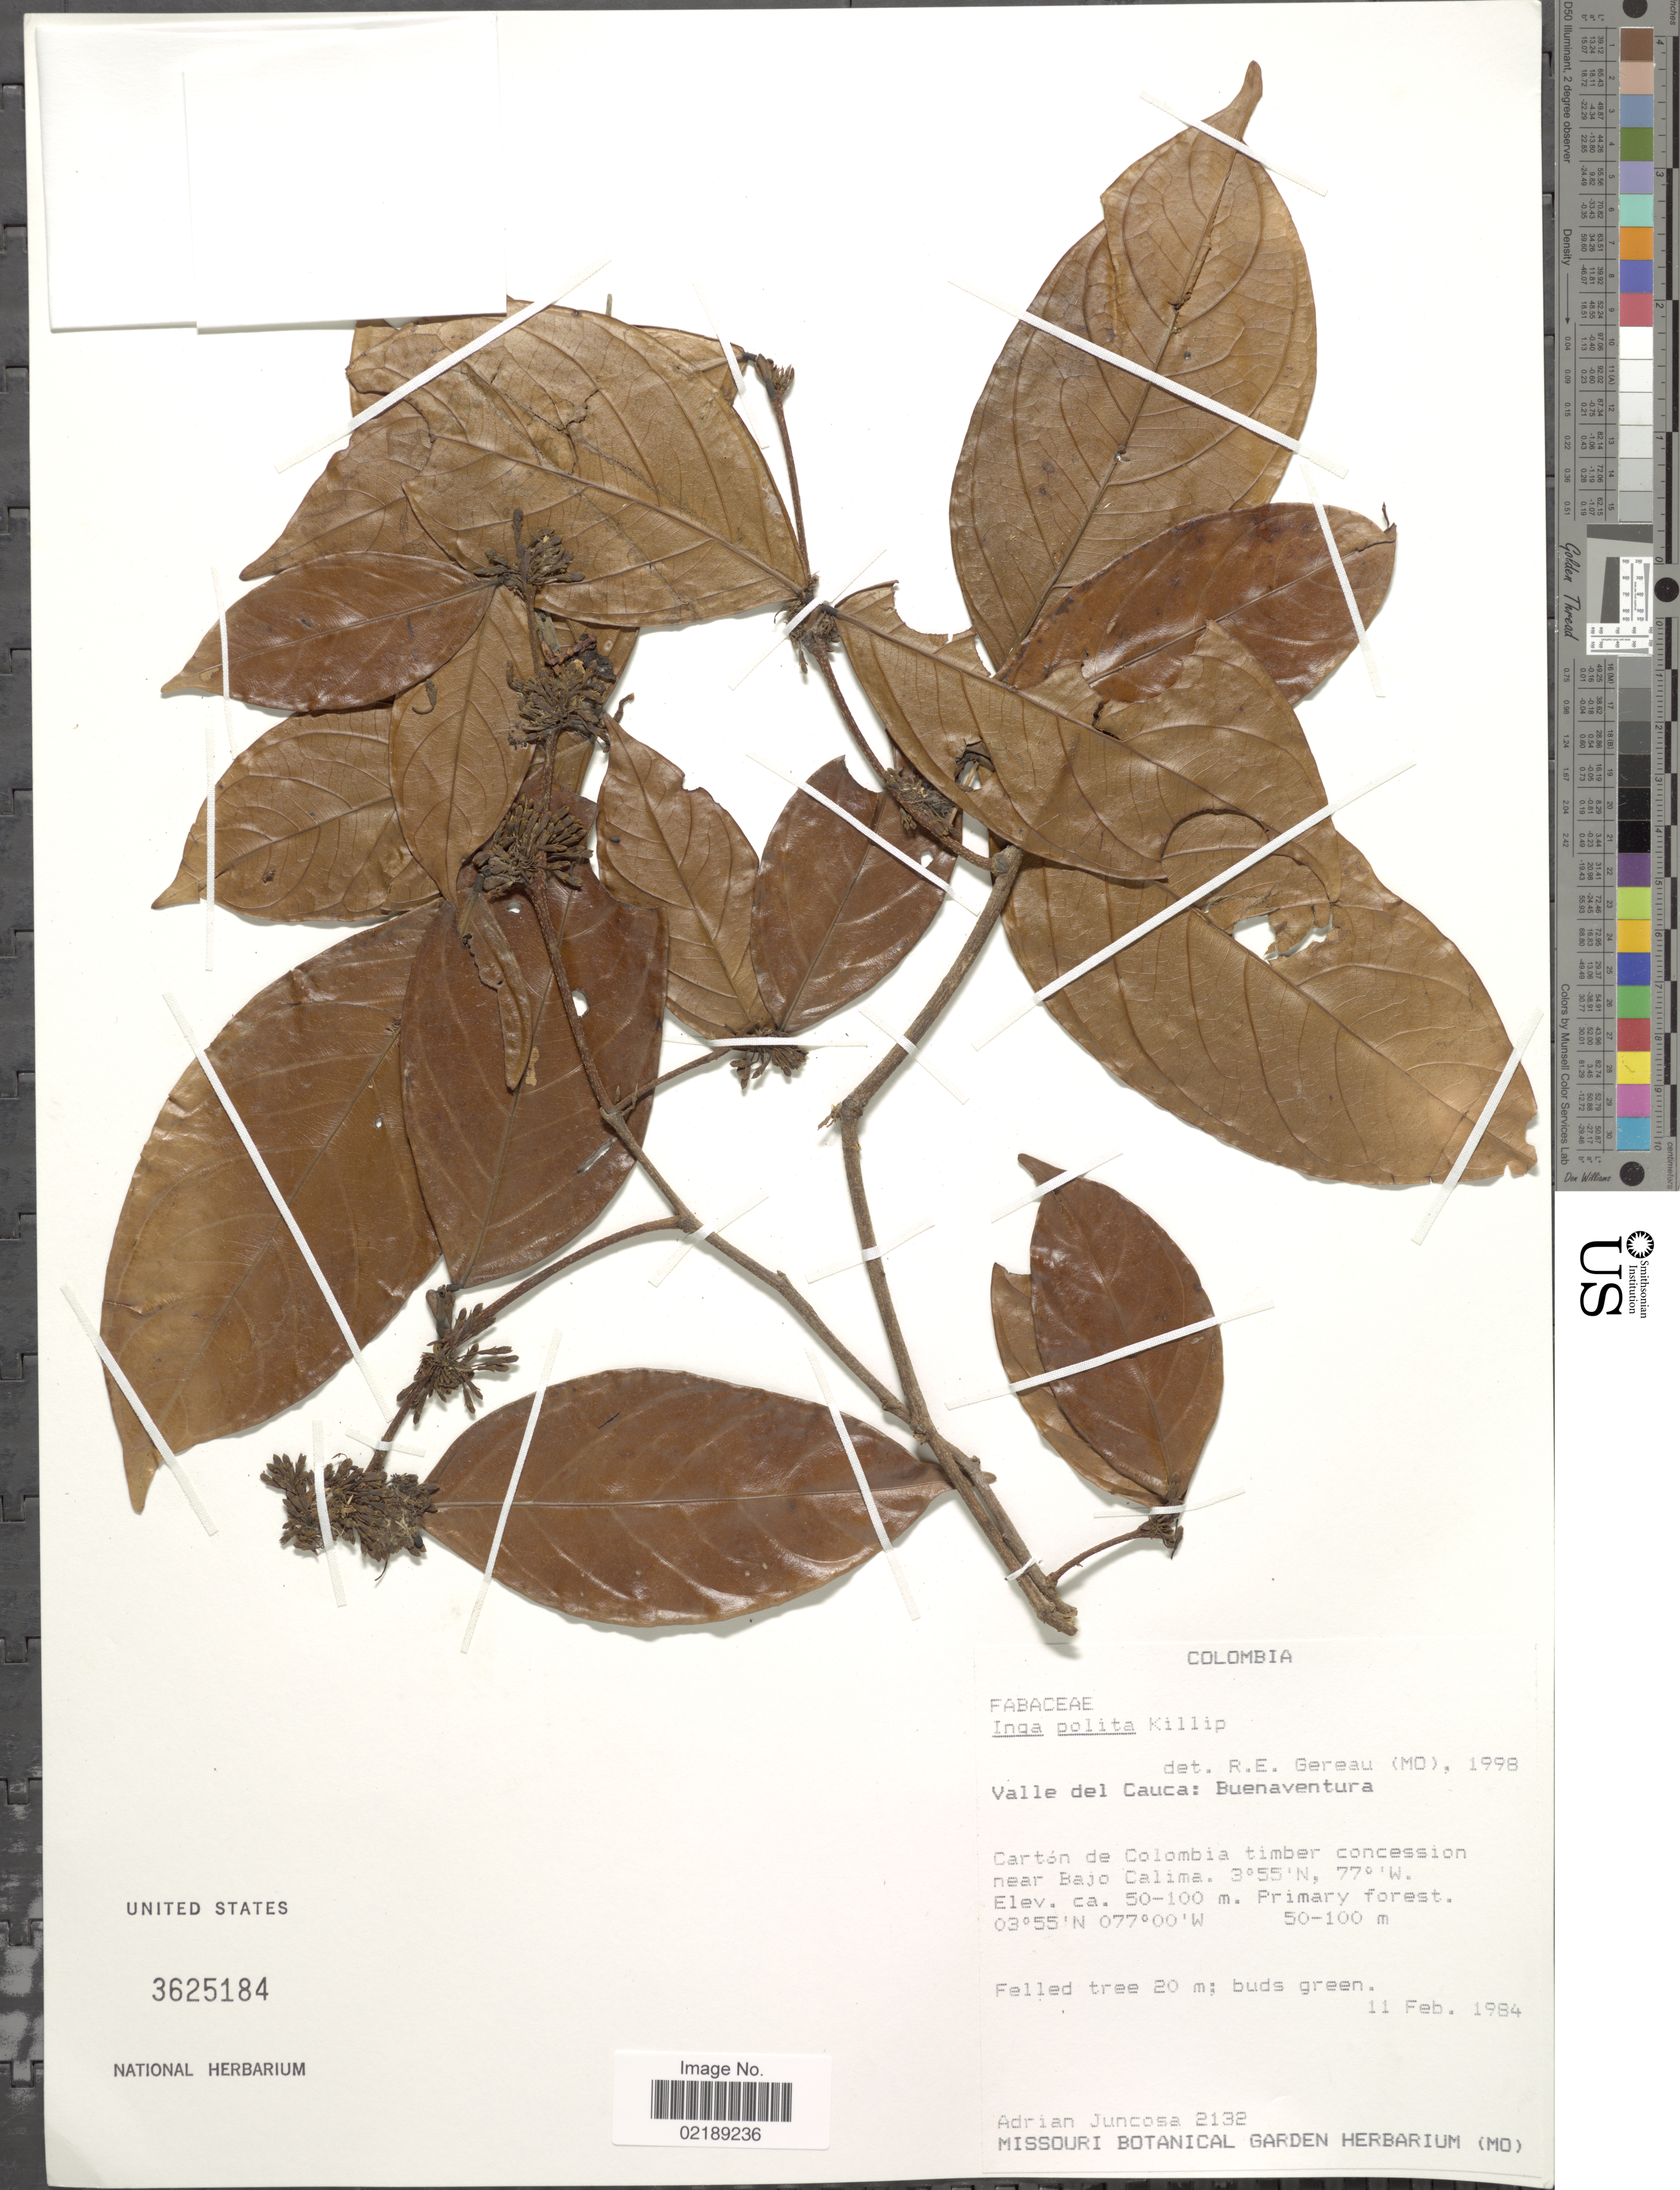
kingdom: Plantae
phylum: Tracheophyta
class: Magnoliopsida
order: Fabales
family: Fabaceae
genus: Inga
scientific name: Inga polita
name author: Killip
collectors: A. Juncosa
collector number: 2132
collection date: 1984-02-11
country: Colombia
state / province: Valle del Cauca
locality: Buenaventura, Carton de Colombia timber concession near Bajo Calima.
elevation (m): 50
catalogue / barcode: US 3625184